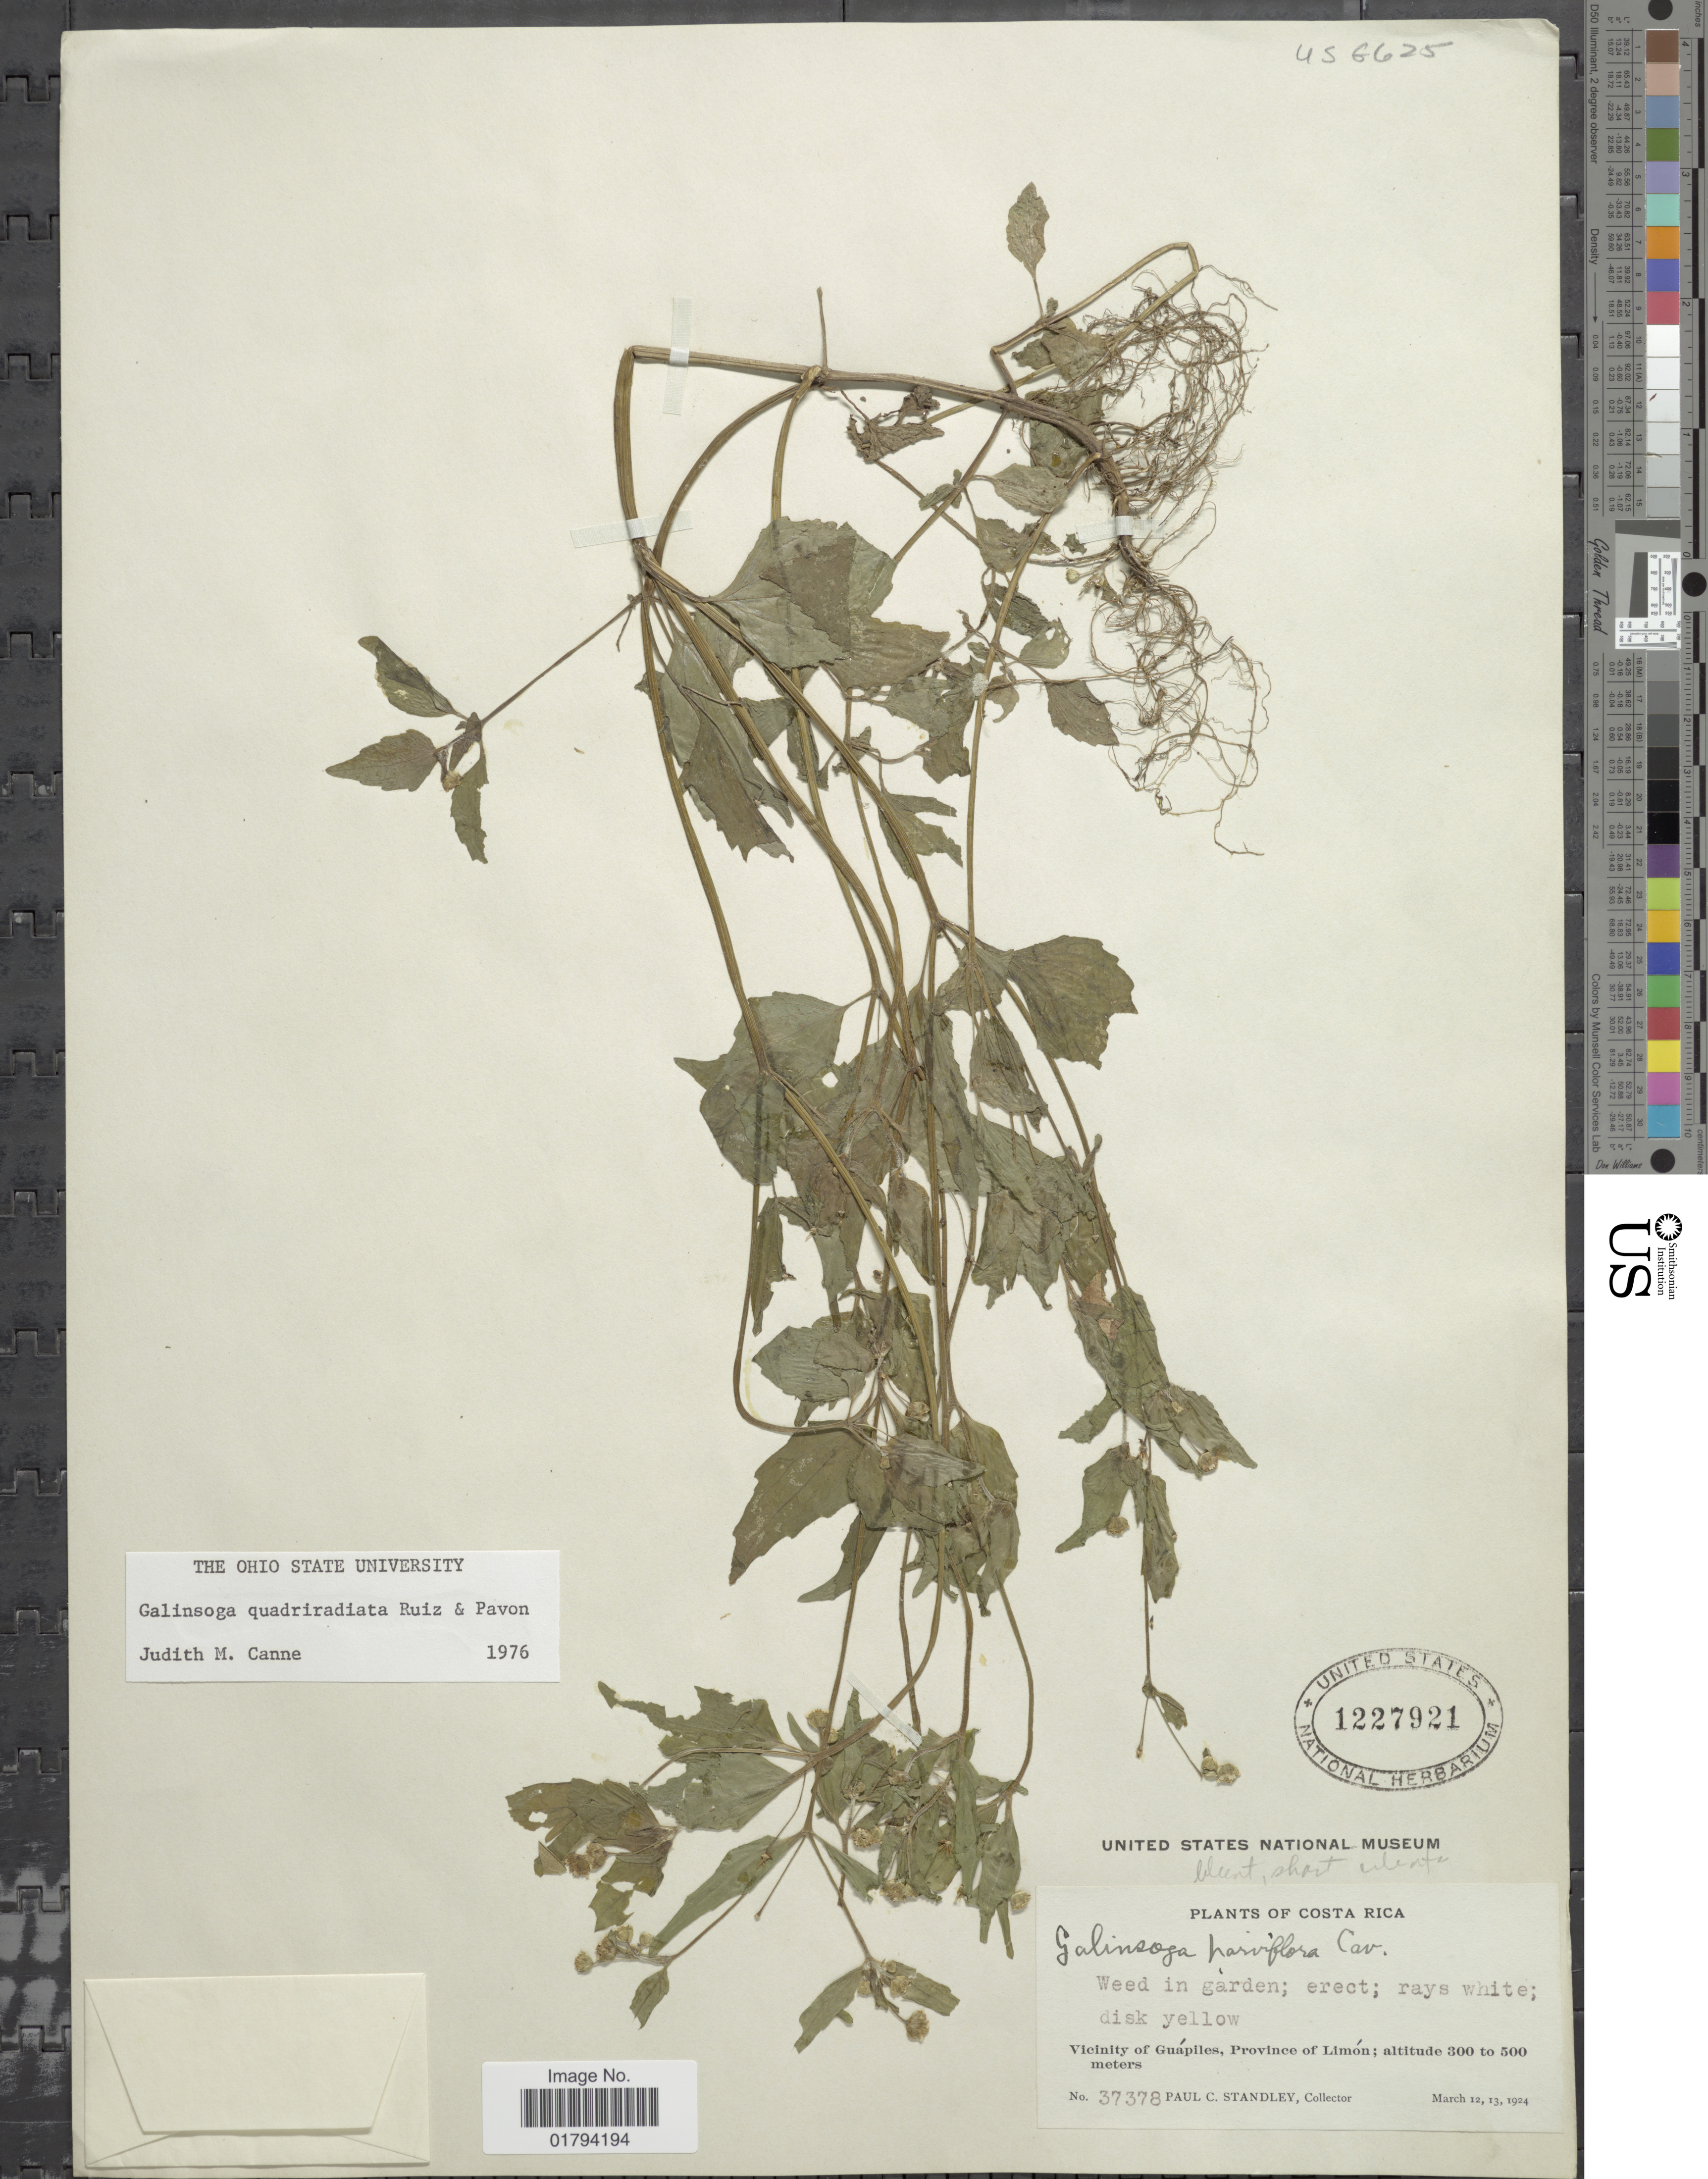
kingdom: Plantae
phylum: Tracheophyta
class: Magnoliopsida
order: Asterales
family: Asteraceae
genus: Galinsoga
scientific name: Galinsoga quadriradiata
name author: Ruiz & Pav.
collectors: P. C. Standley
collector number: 37378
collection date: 1924-03-12/1924-03-13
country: Costa Rica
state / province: Limón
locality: Weed in garden, vicinity of Guapiles.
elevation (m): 300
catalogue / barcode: US 1227921